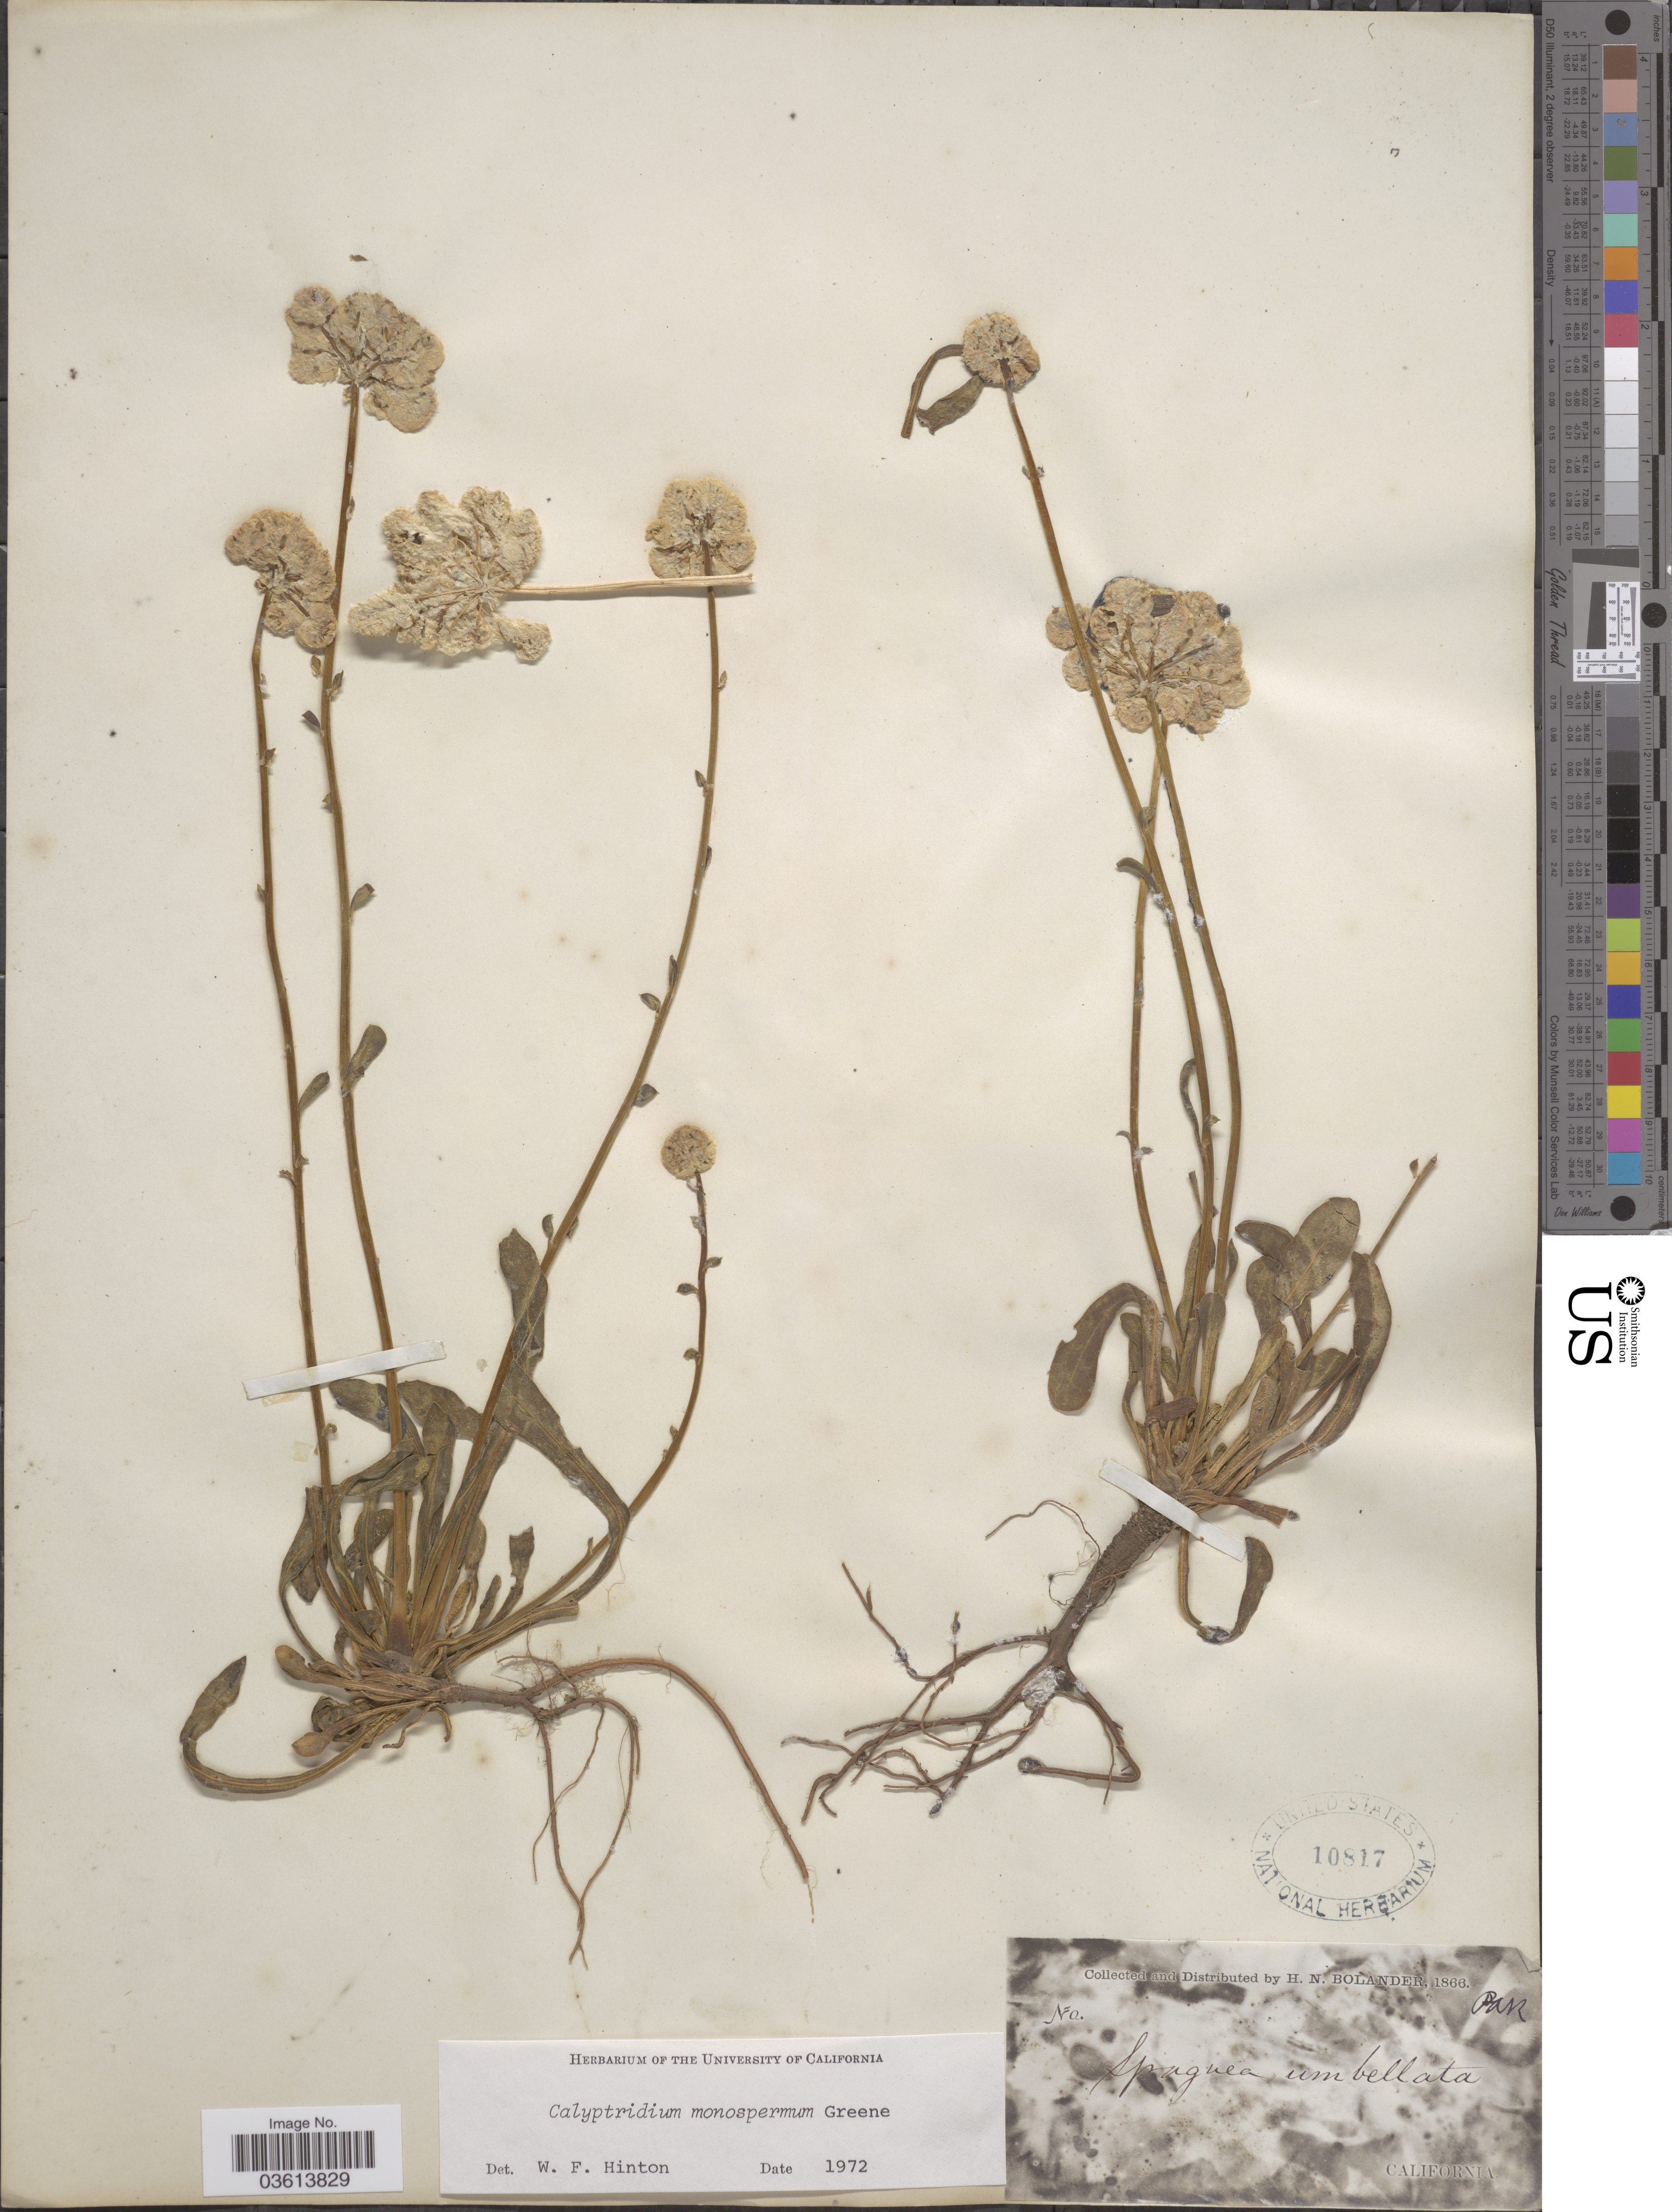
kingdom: Plantae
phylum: Tracheophyta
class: Magnoliopsida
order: Caryophyllales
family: Montiaceae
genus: Calyptridium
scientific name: Calyptridium monospermum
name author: Greene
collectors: H. Bolander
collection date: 1866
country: United States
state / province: California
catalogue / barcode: US 10817